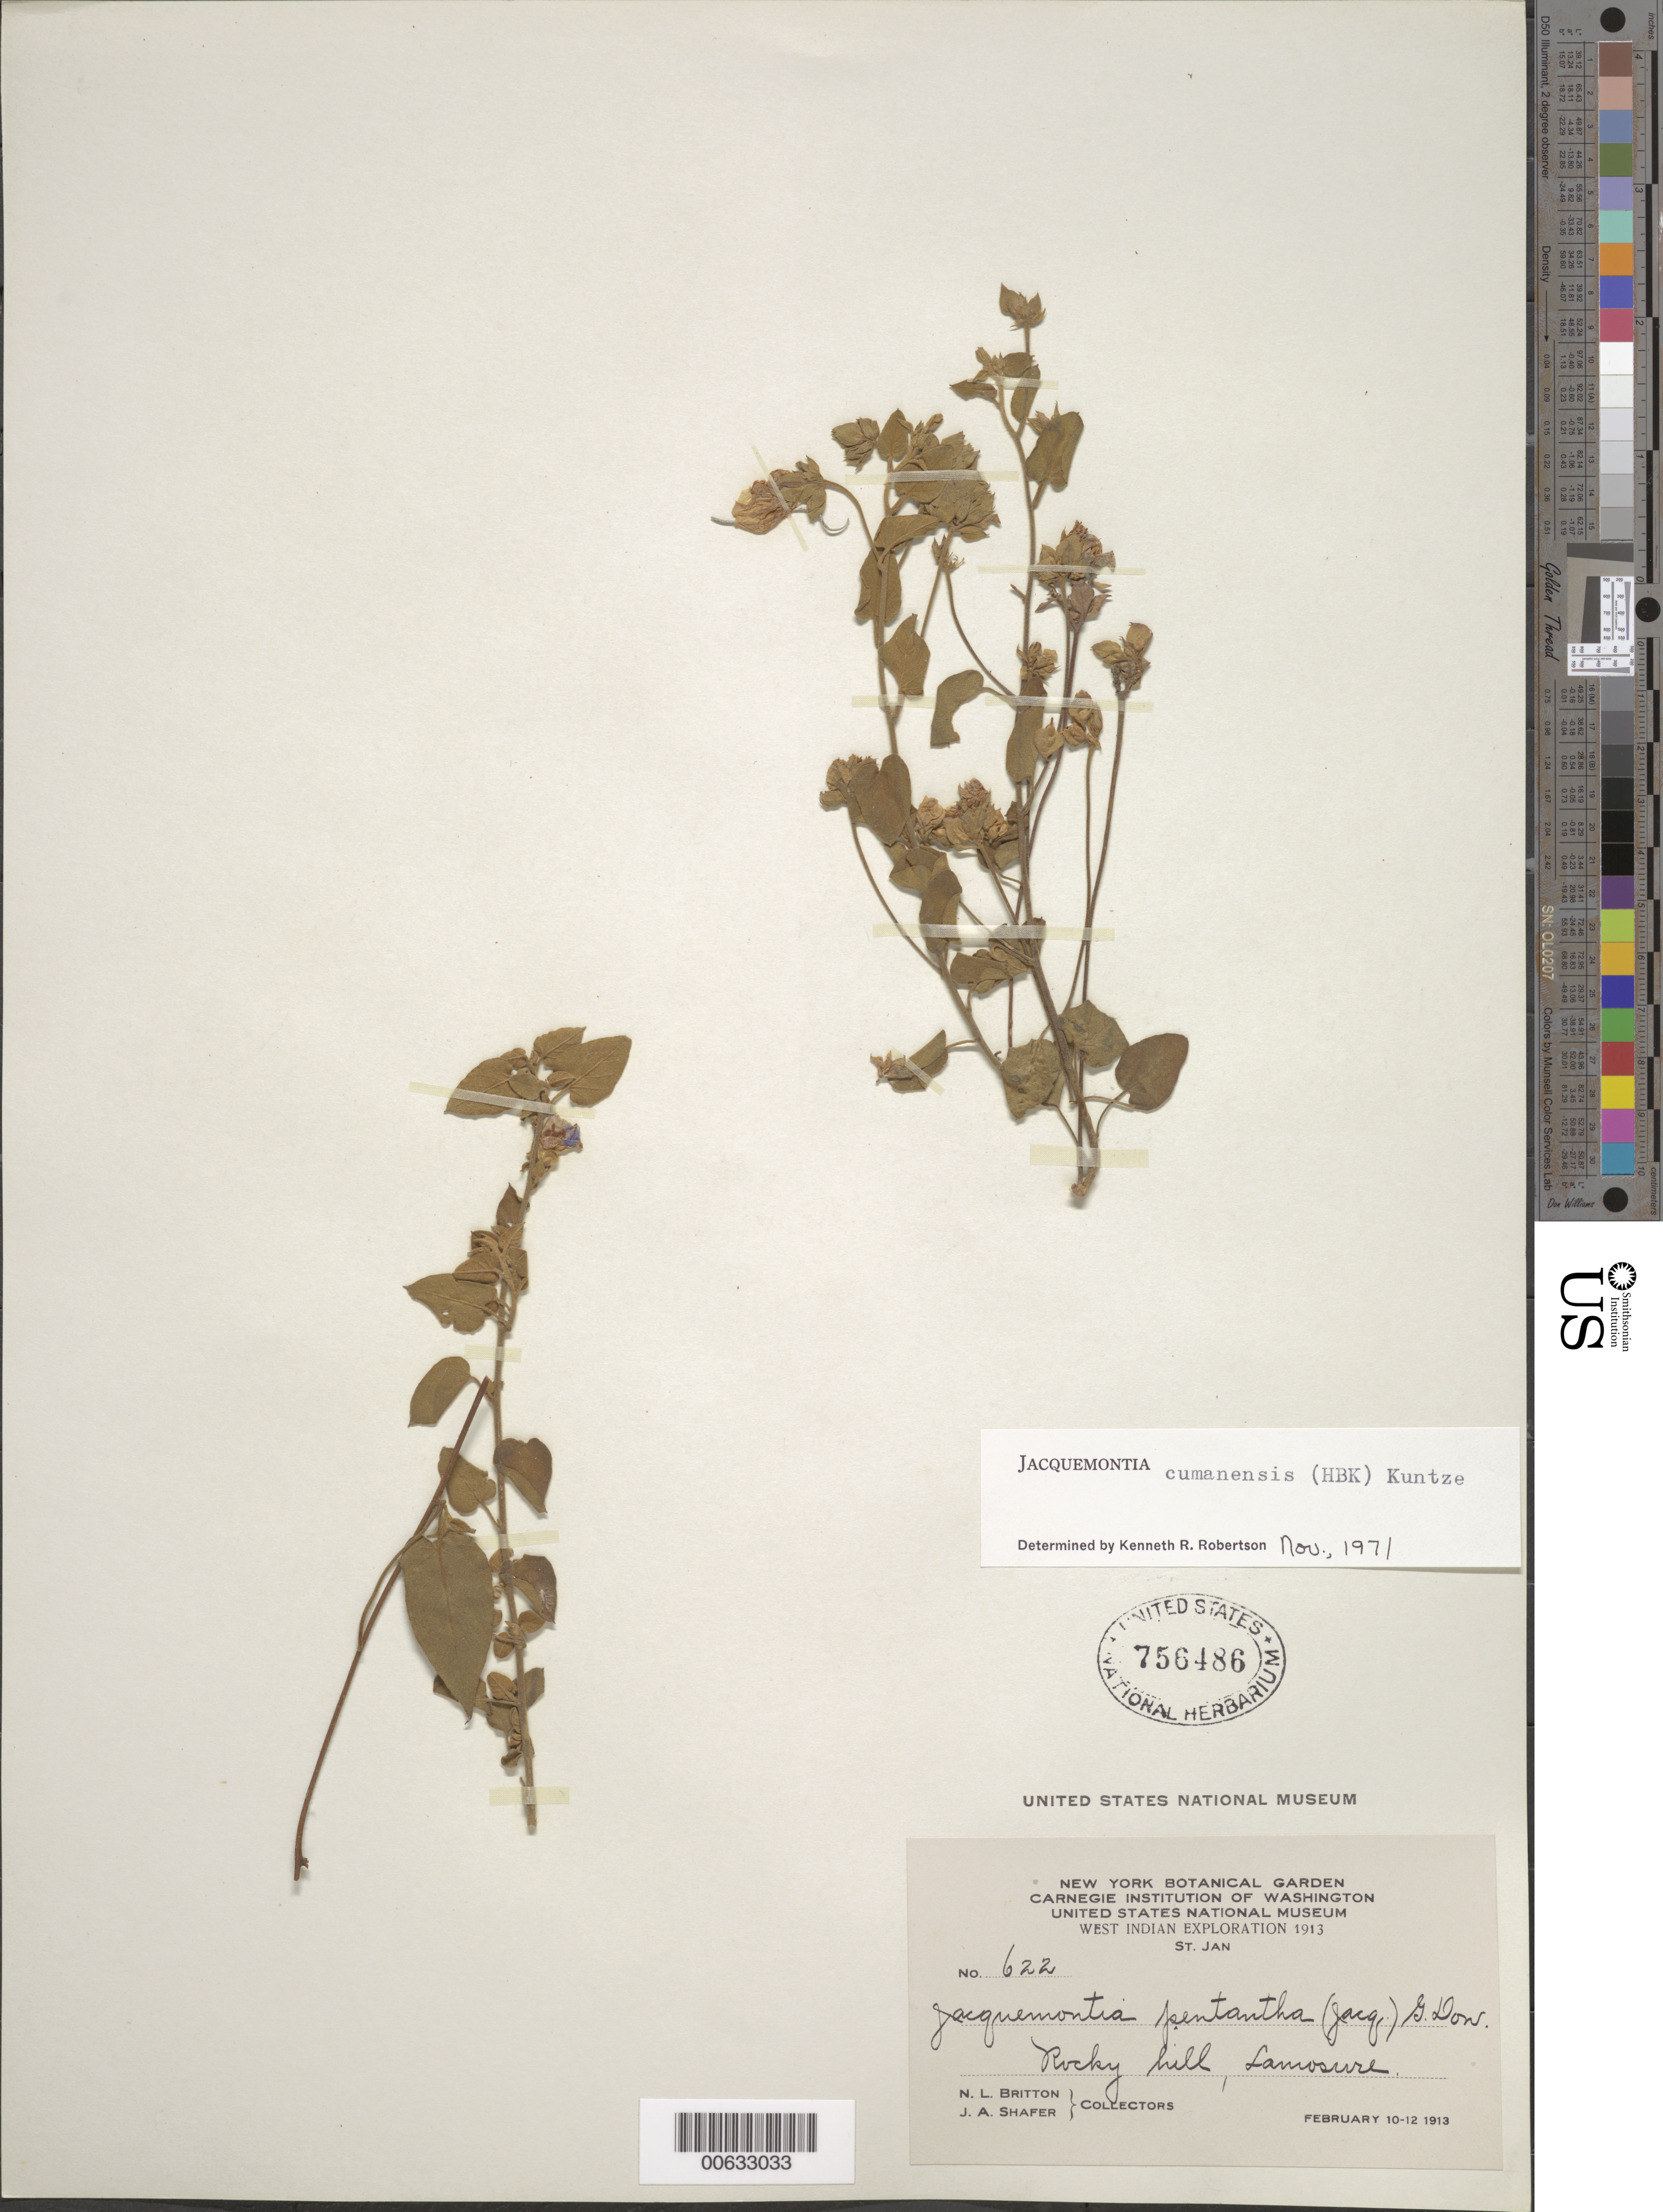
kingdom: Plantae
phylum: Tracheophyta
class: Magnoliopsida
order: Solanales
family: Convolvulaceae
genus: Jacquemontia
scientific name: Jacquemontia cumanensis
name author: (Kuntze) Kuntze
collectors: N. Britton & J. A. Shafer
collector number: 622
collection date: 1913-02-10/1913-02-12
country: U.S. Virgin Islands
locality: West Indian, St. Jan, Rocky hill, Lamosure.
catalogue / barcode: US 756486